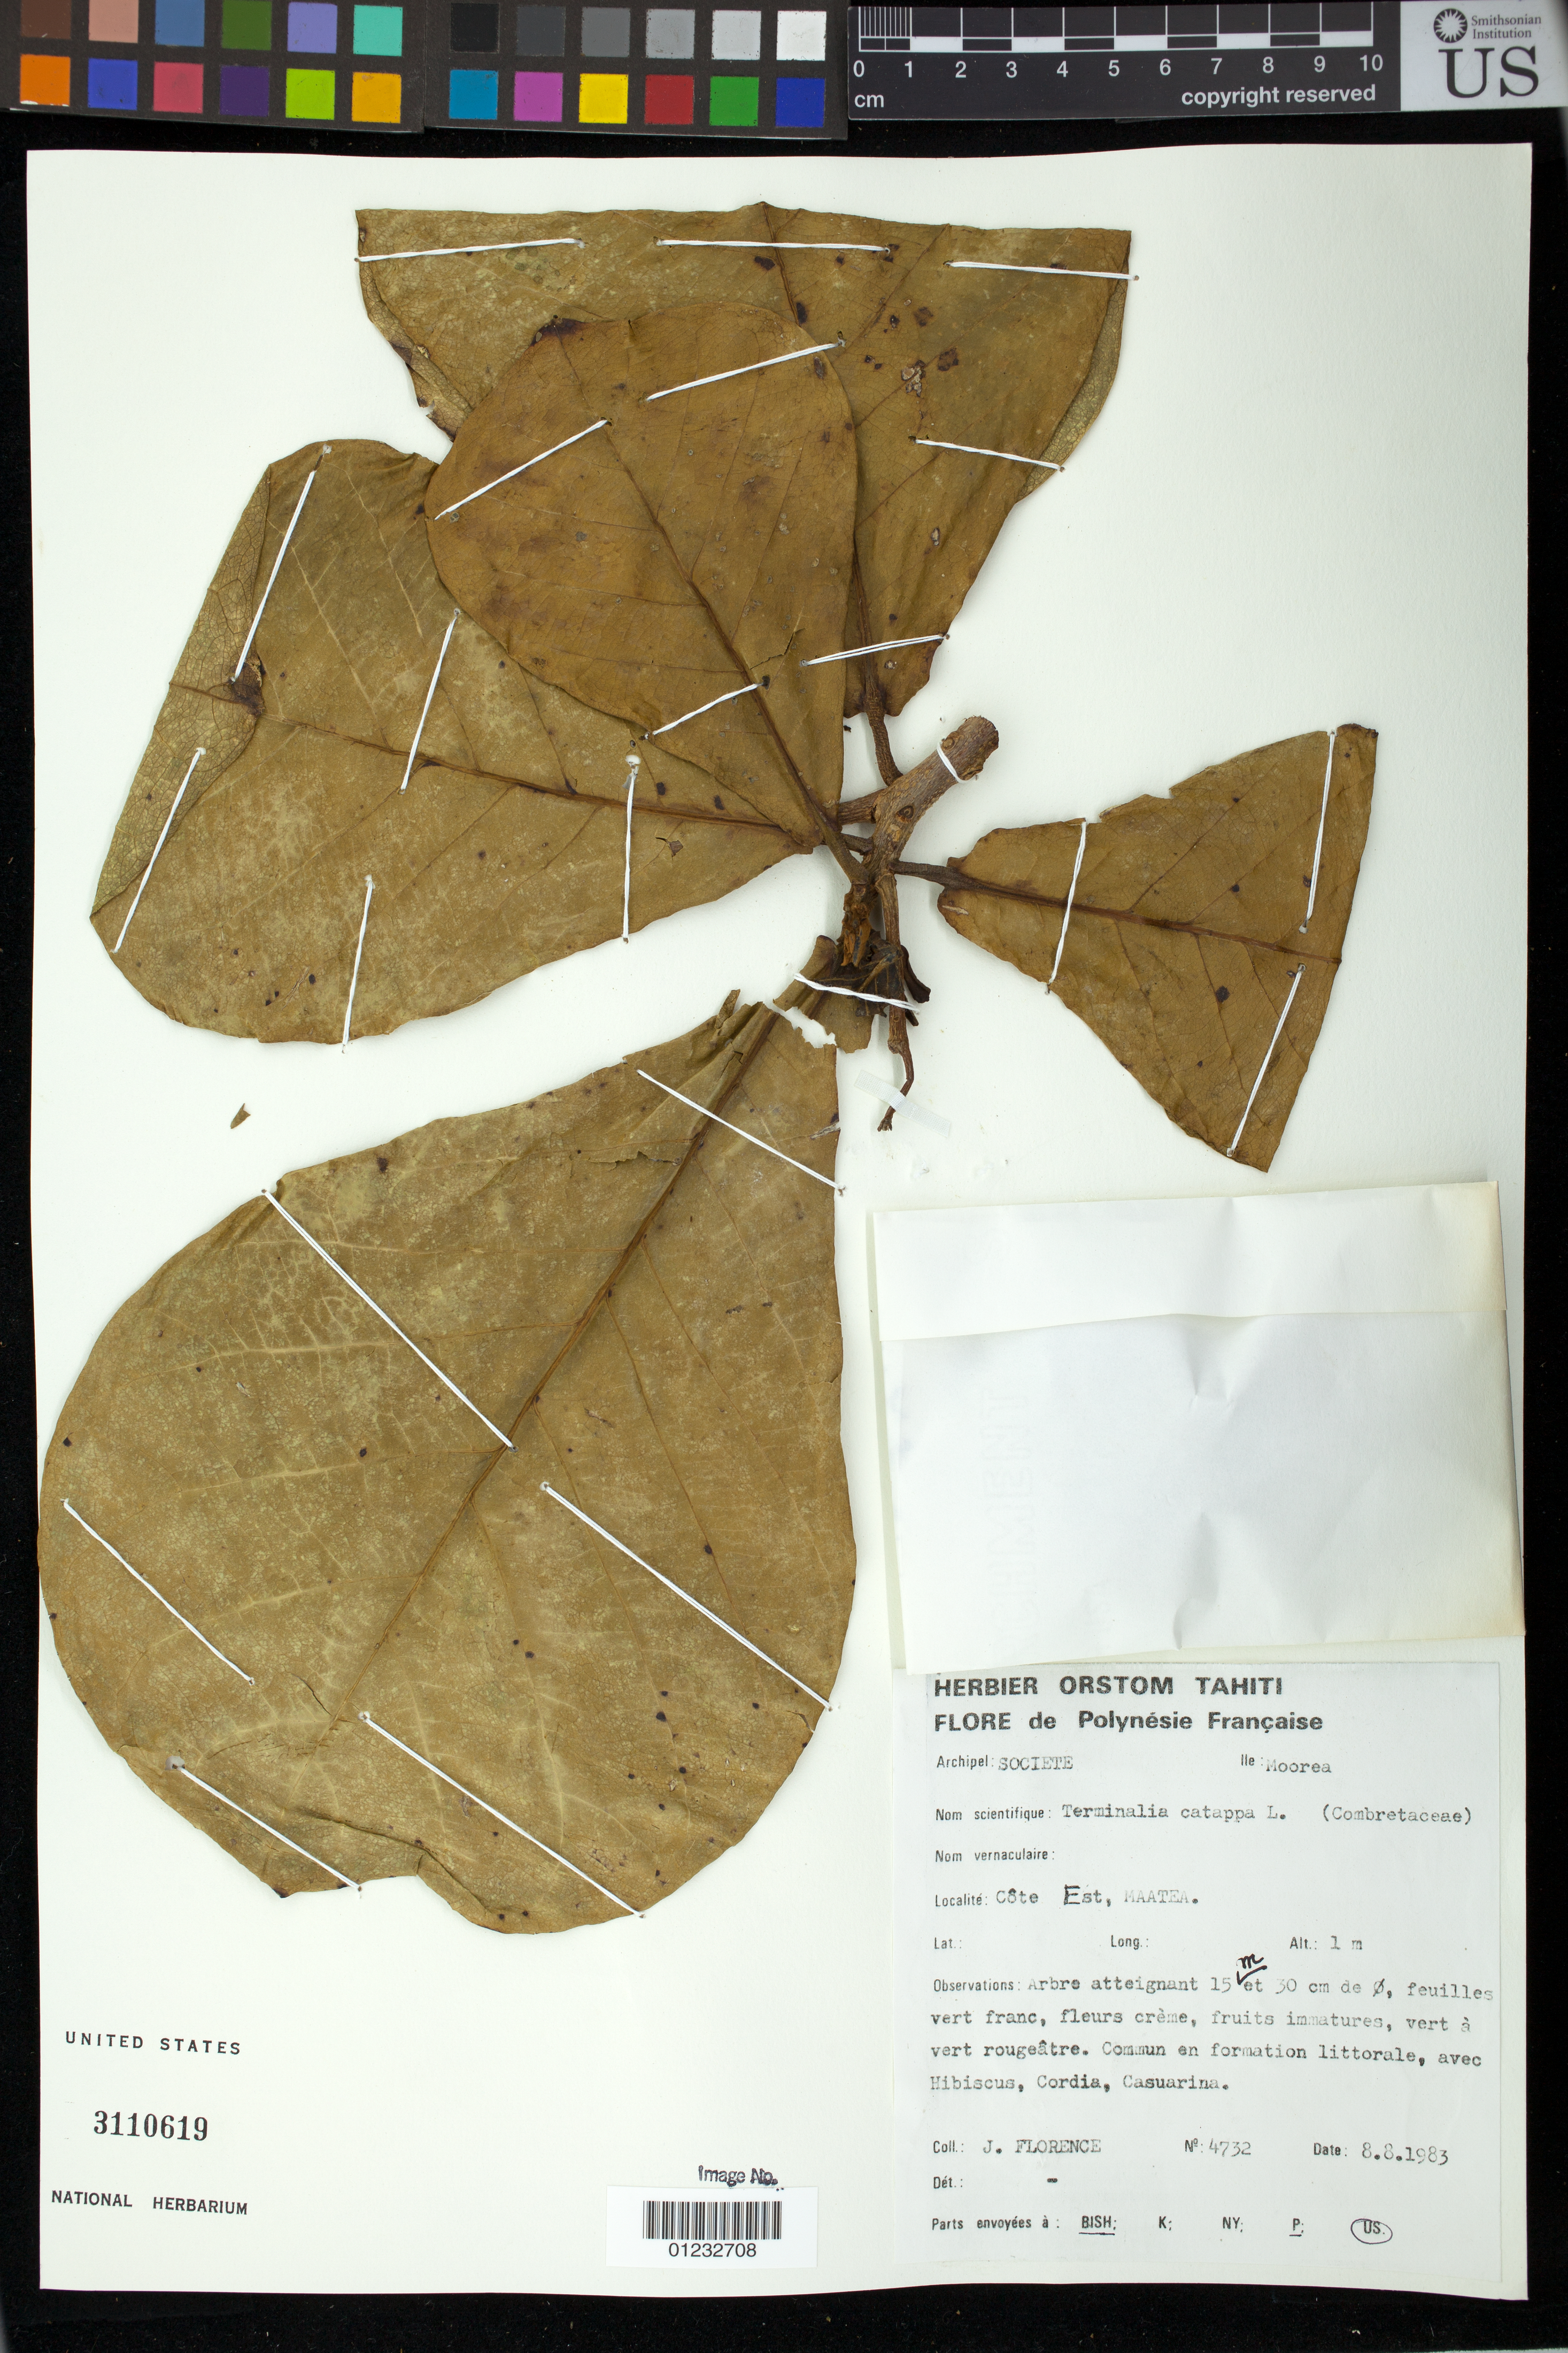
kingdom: Plantae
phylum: Tracheophyta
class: Magnoliopsida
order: Myrtales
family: Combretaceae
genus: Terminalia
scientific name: Terminalia catappa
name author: L.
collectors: J. Florence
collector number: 4732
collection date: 1983-08-08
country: French Polynesia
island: Moorea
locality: Còte Est, Maatea.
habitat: En formation littorale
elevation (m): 1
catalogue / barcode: US 3110619